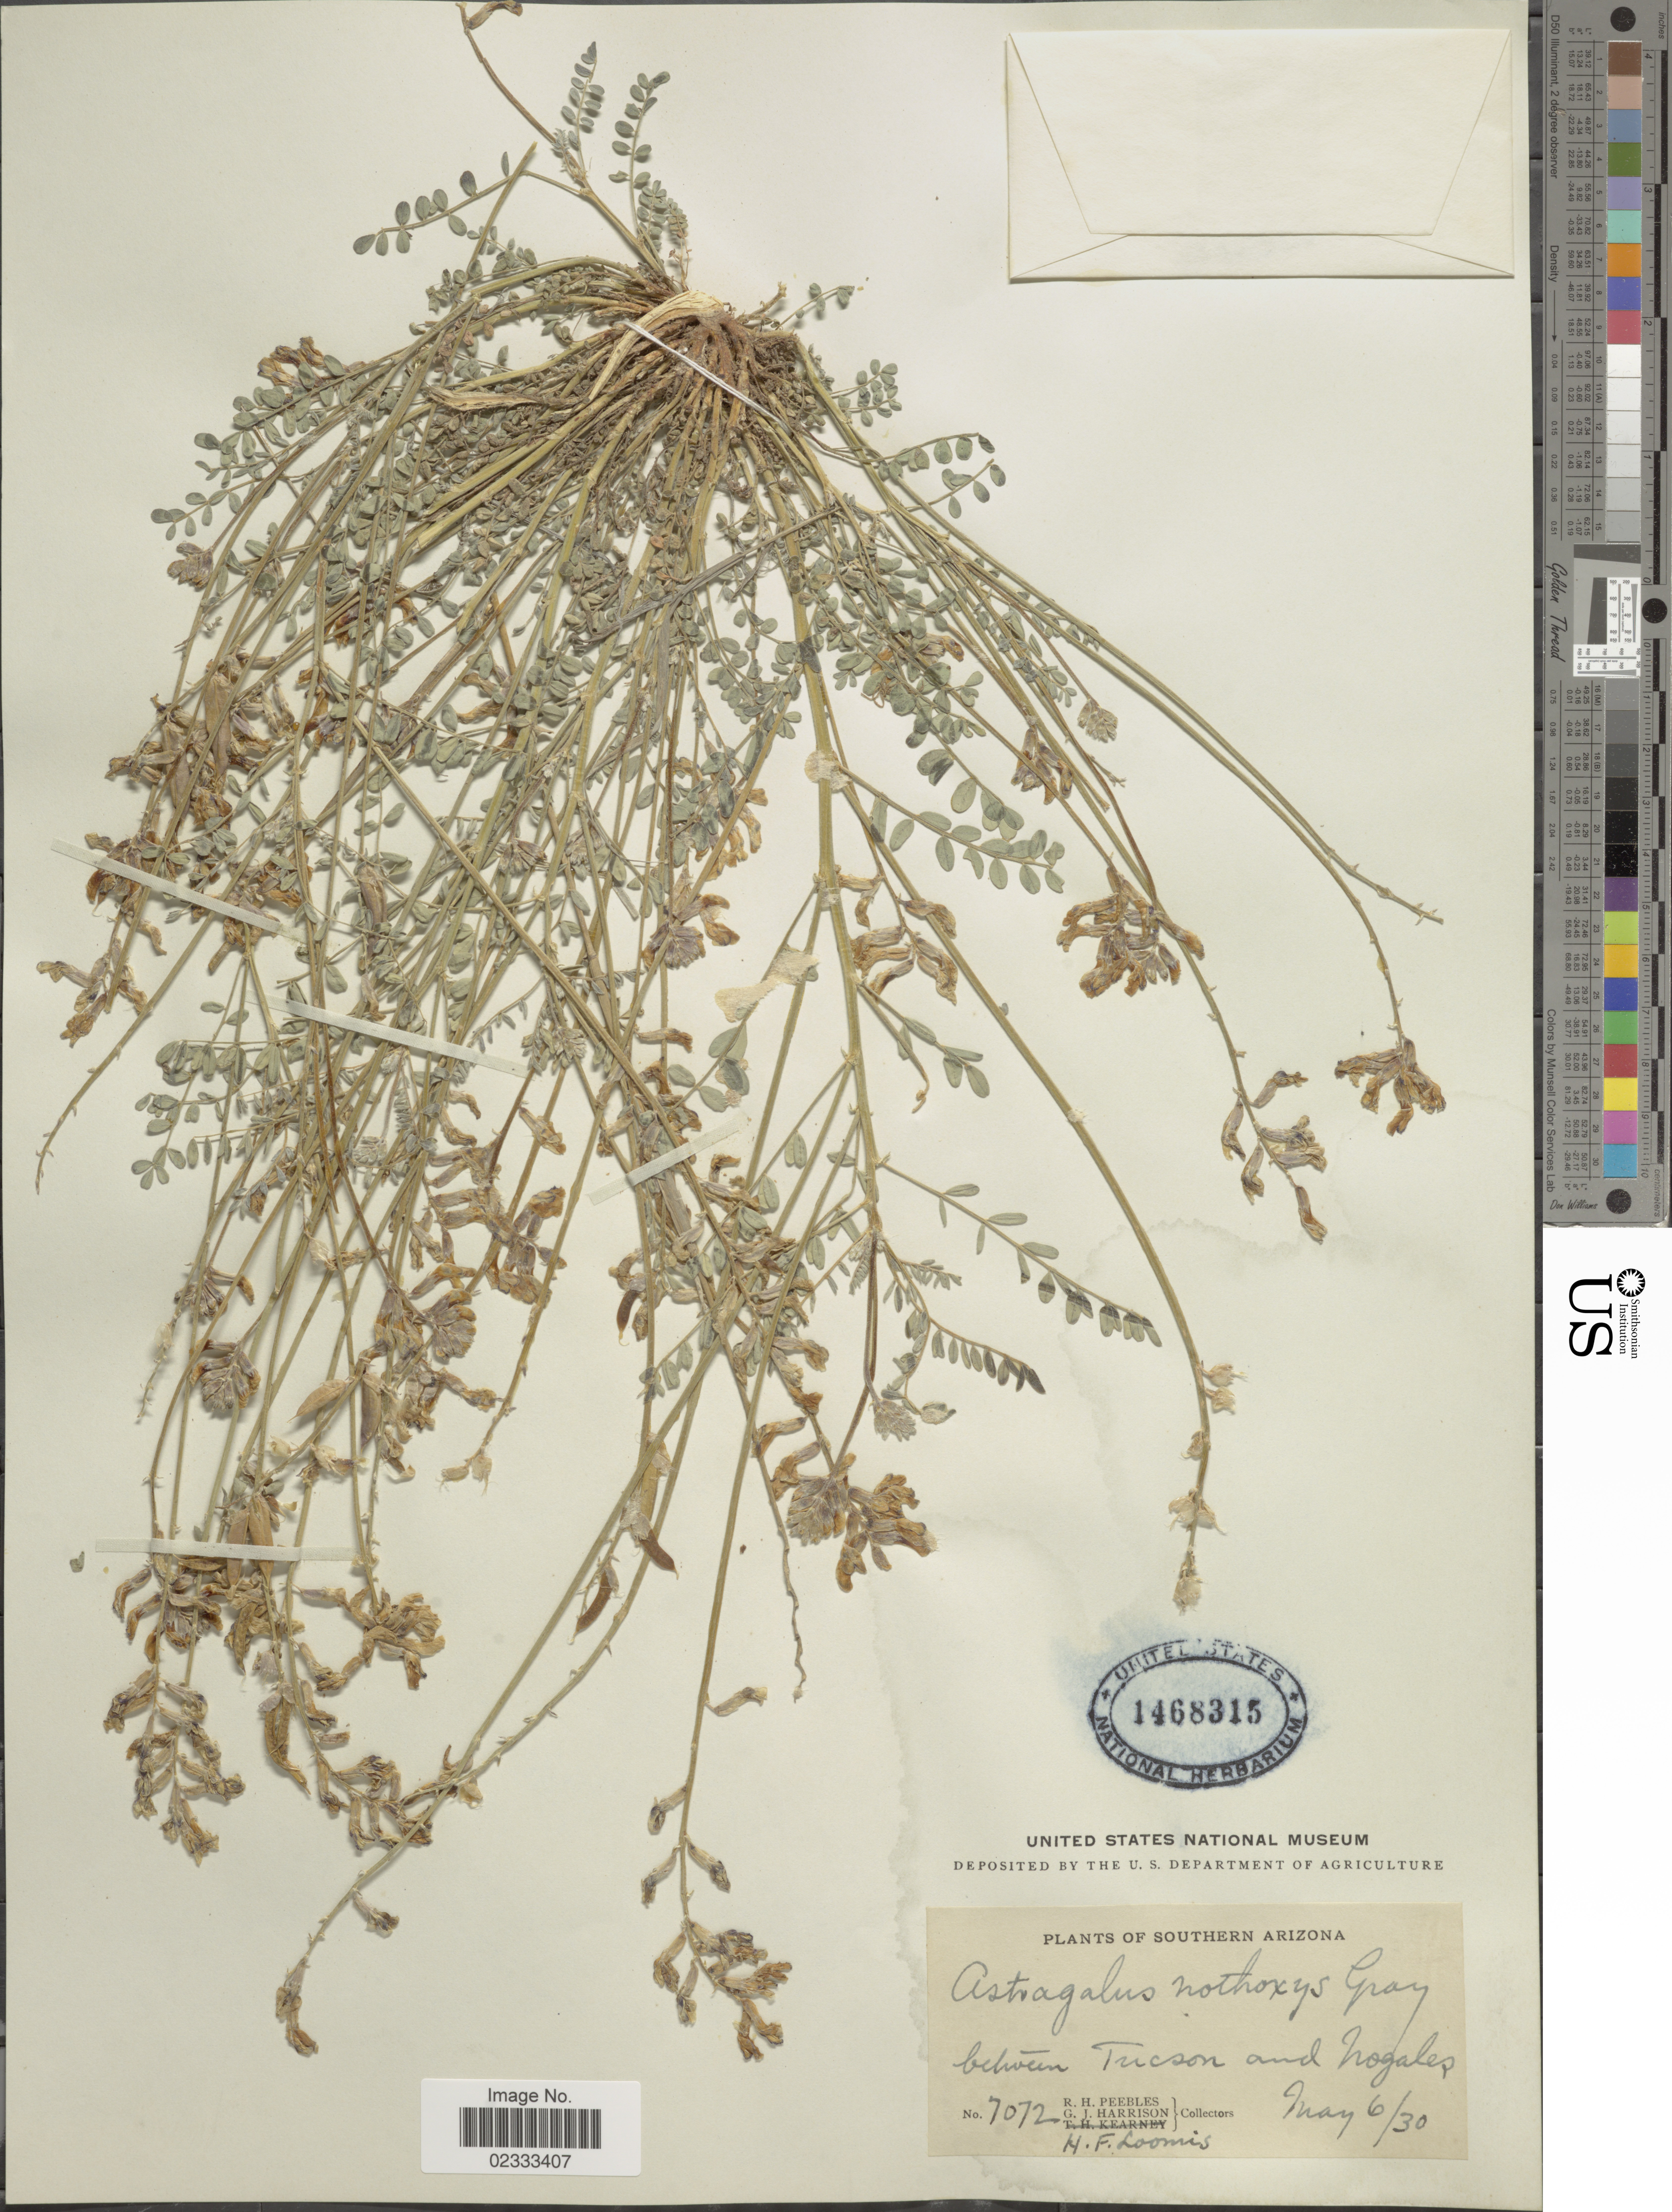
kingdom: Plantae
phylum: Tracheophyta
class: Magnoliopsida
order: Fabales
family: Fabaceae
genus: Astragalus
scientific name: Astragalus nothoxys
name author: A. Gray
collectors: R. H. Peebles, G. J. Harrison & H. F. Loomis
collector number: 7072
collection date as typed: Transcribed d/m/y: 6/5/30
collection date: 1930-05-06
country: United States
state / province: Arizona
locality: Southern Arizona, between Tucson and Nogales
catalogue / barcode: US 1468315